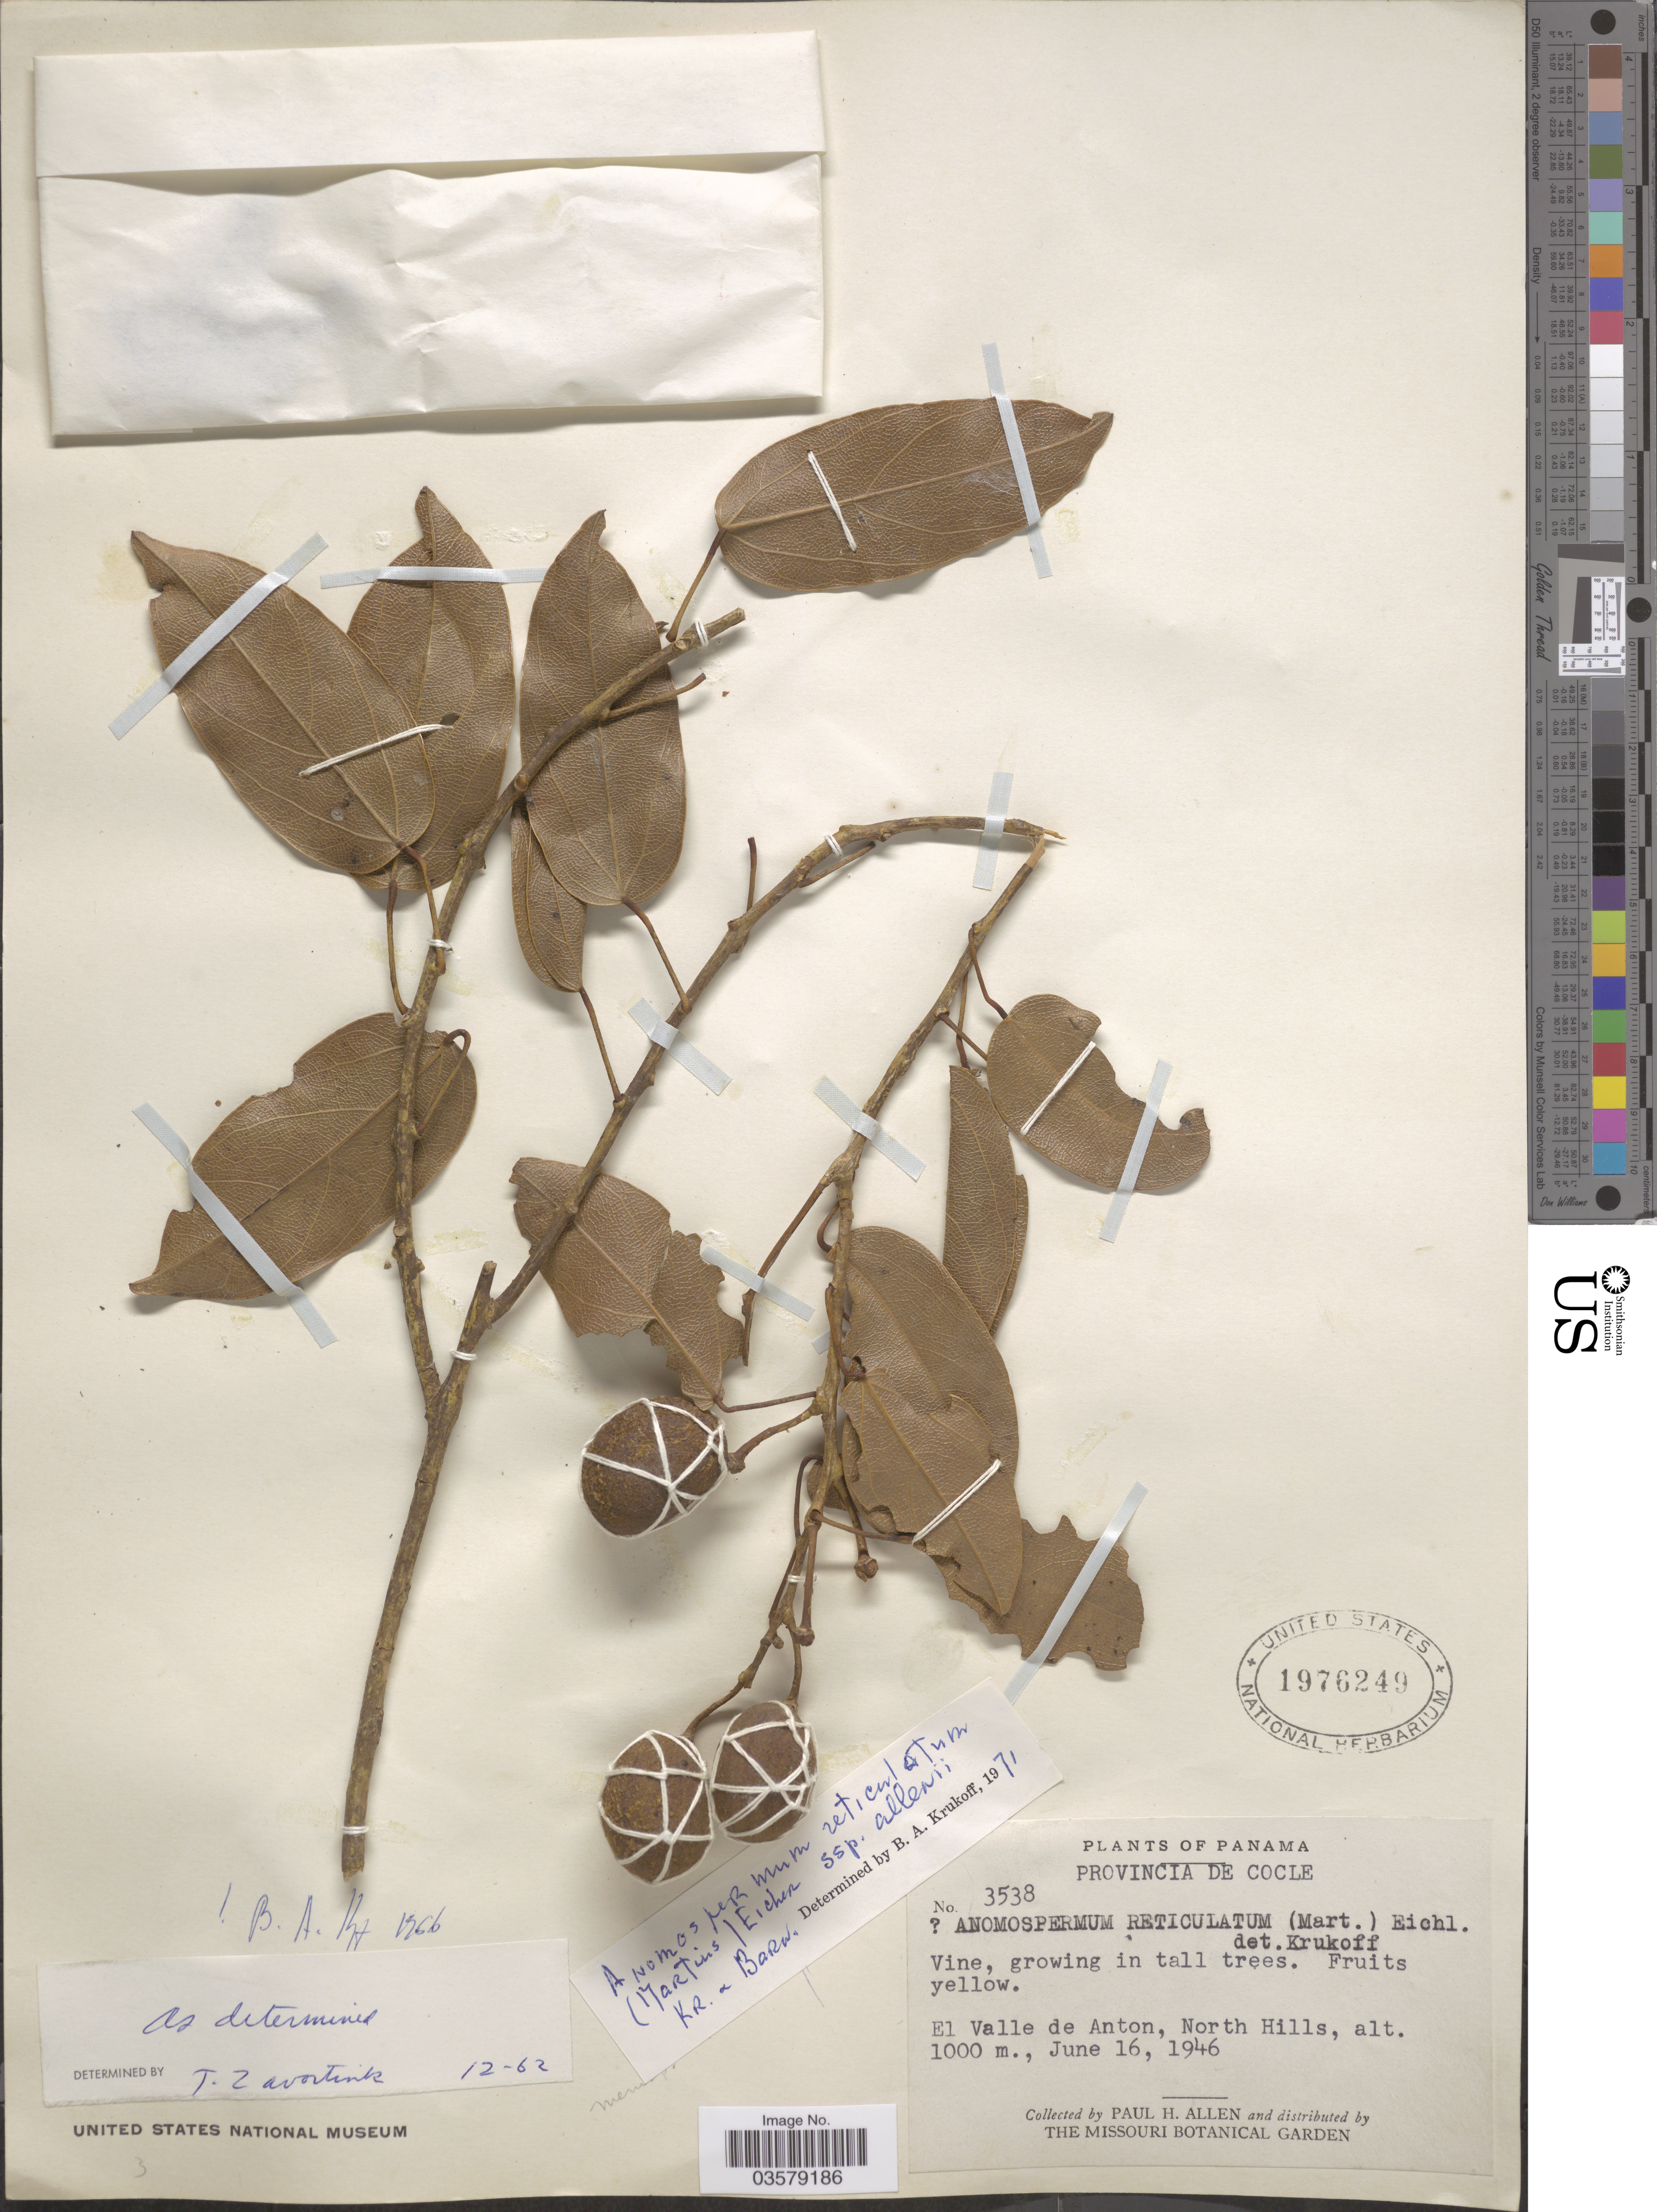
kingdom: Plantae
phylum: Tracheophyta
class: Magnoliopsida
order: Ranunculales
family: Menispermaceae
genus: Anomospermum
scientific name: Anomospermum reticulatum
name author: (Mart.) Eichler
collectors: P. H. Allen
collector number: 3538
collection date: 1946-06-16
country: Panama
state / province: Cocle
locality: El Valle de Anton, North Hills.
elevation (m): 1000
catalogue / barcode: US 1976249